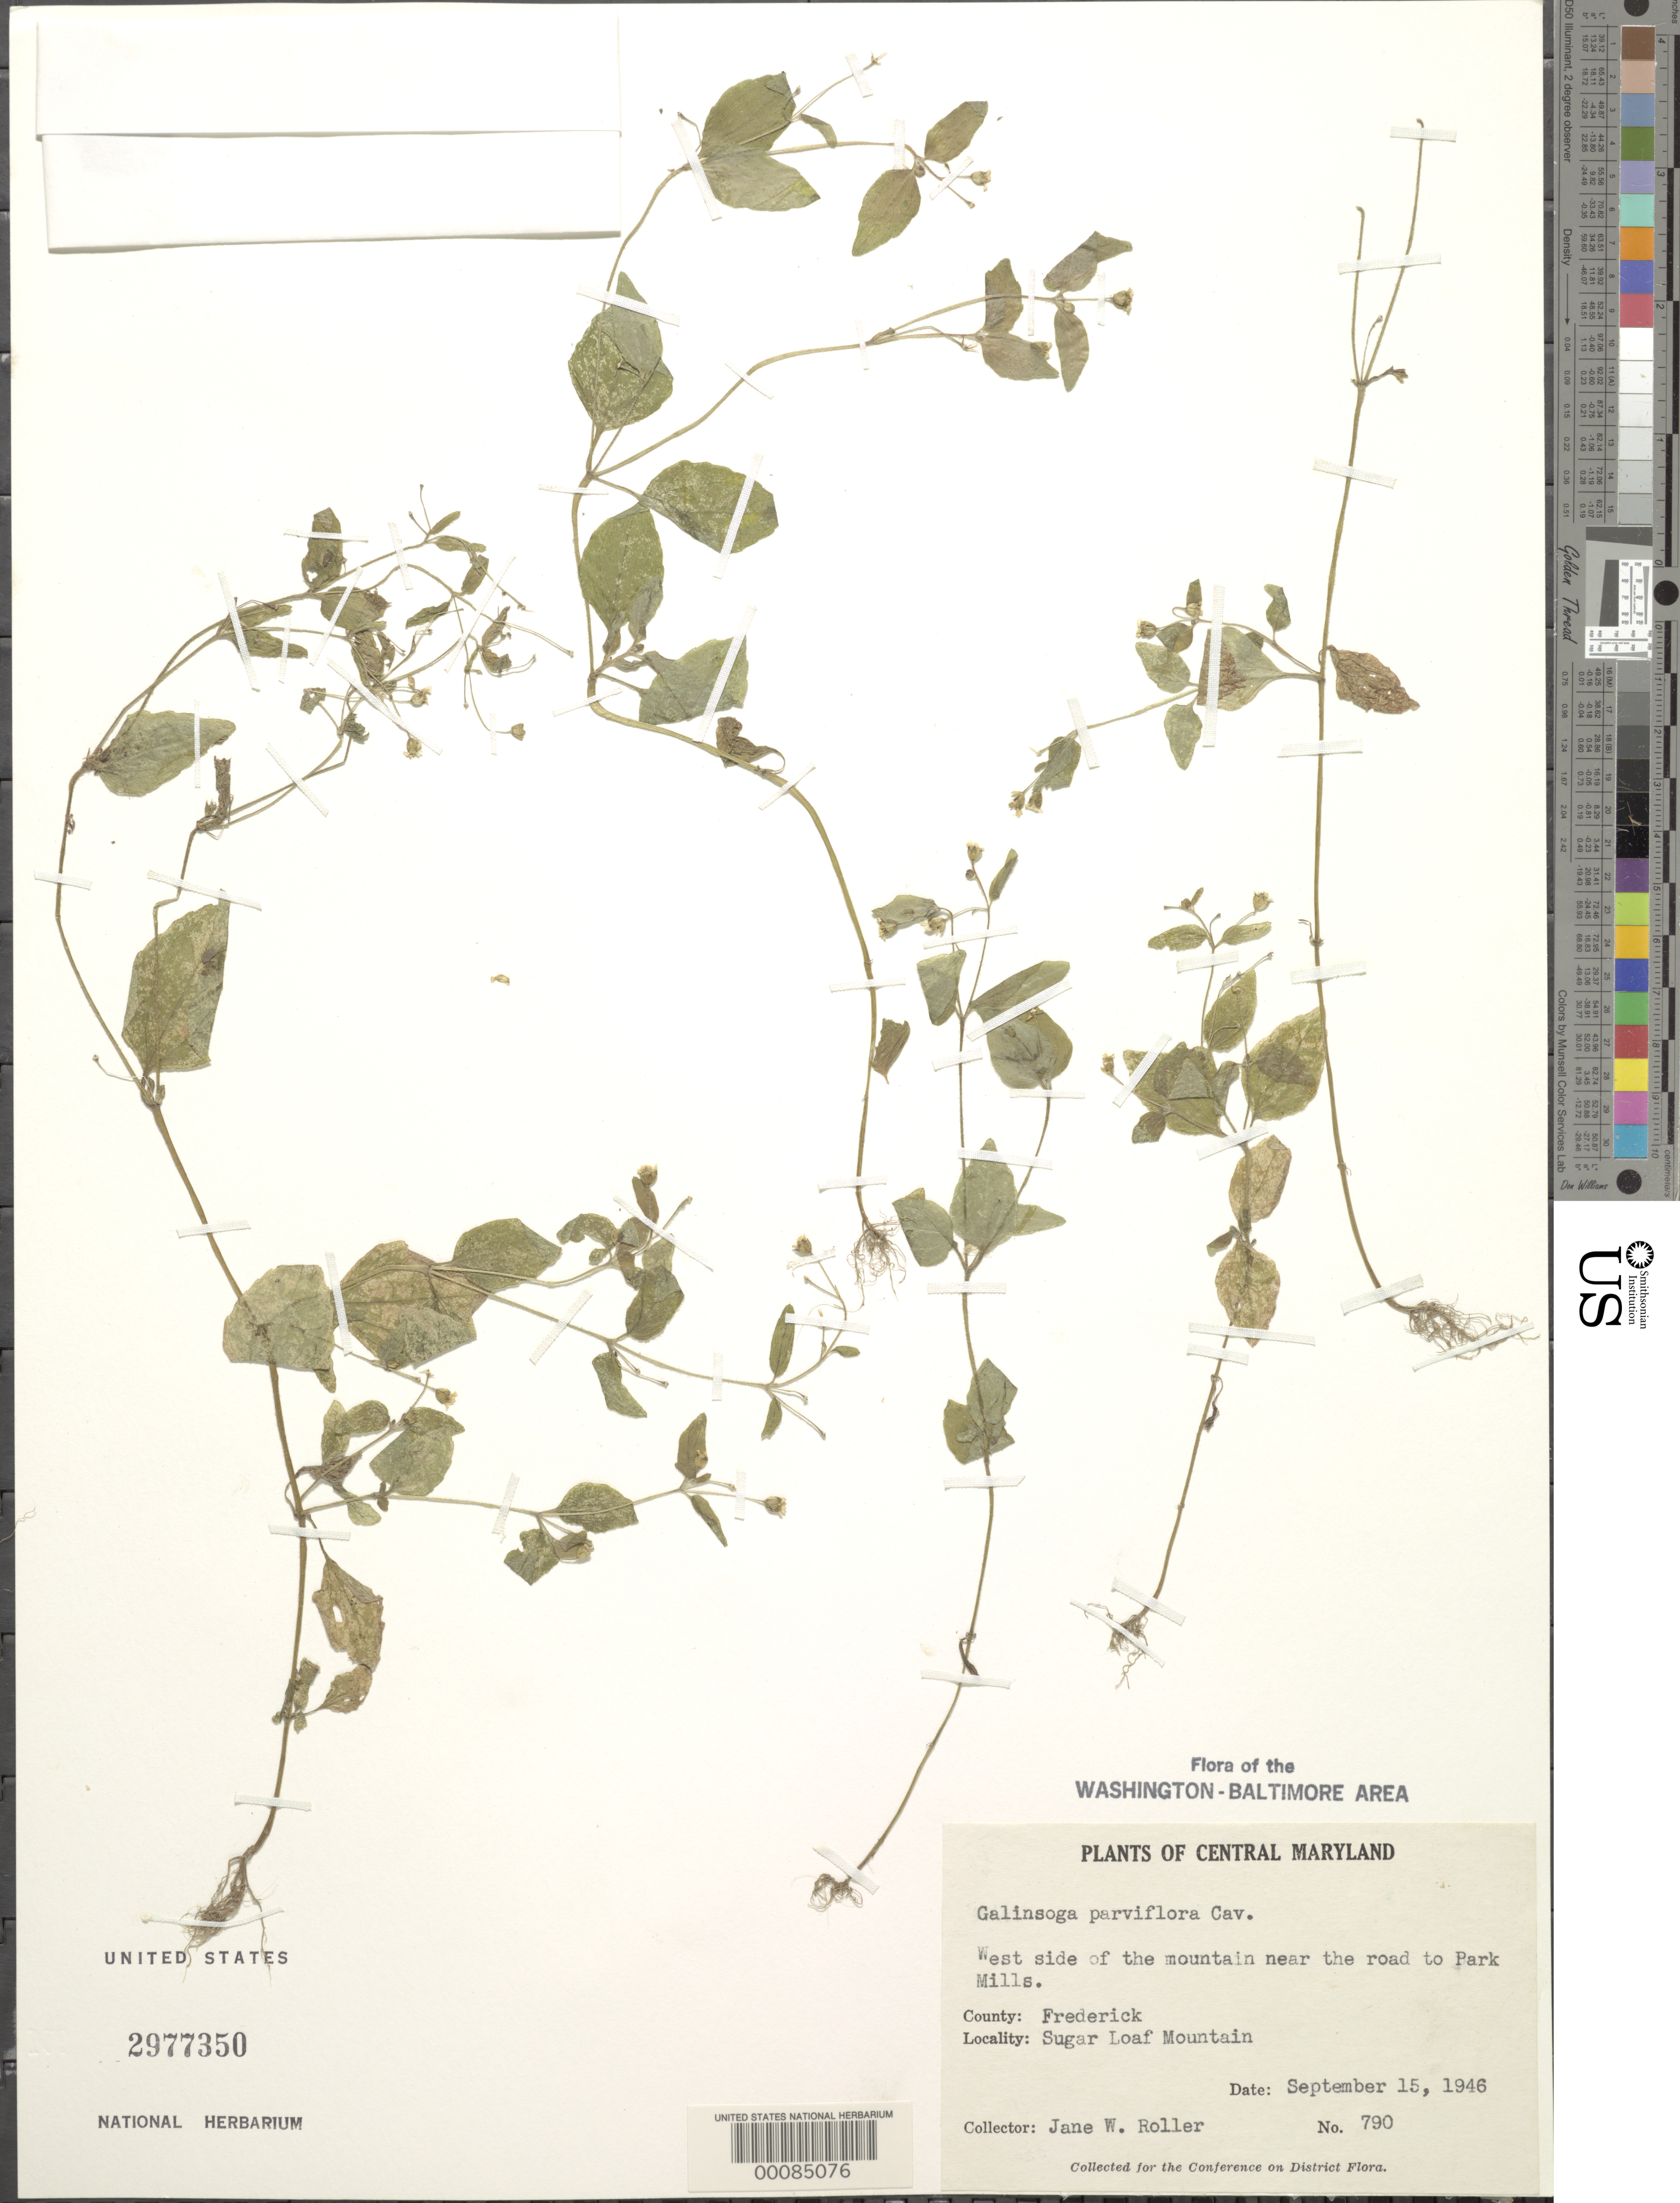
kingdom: Plantae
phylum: Tracheophyta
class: Magnoliopsida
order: Asterales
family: Asteraceae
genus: Galinsoga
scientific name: Galinsoga parviflora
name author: Cav.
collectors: J. W. Roller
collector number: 790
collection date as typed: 15 Sep 1946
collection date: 1946-09-15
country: United States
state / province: Maryland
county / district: Frederick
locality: West side of Sugar Loaf Mountain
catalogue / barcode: US 2977350